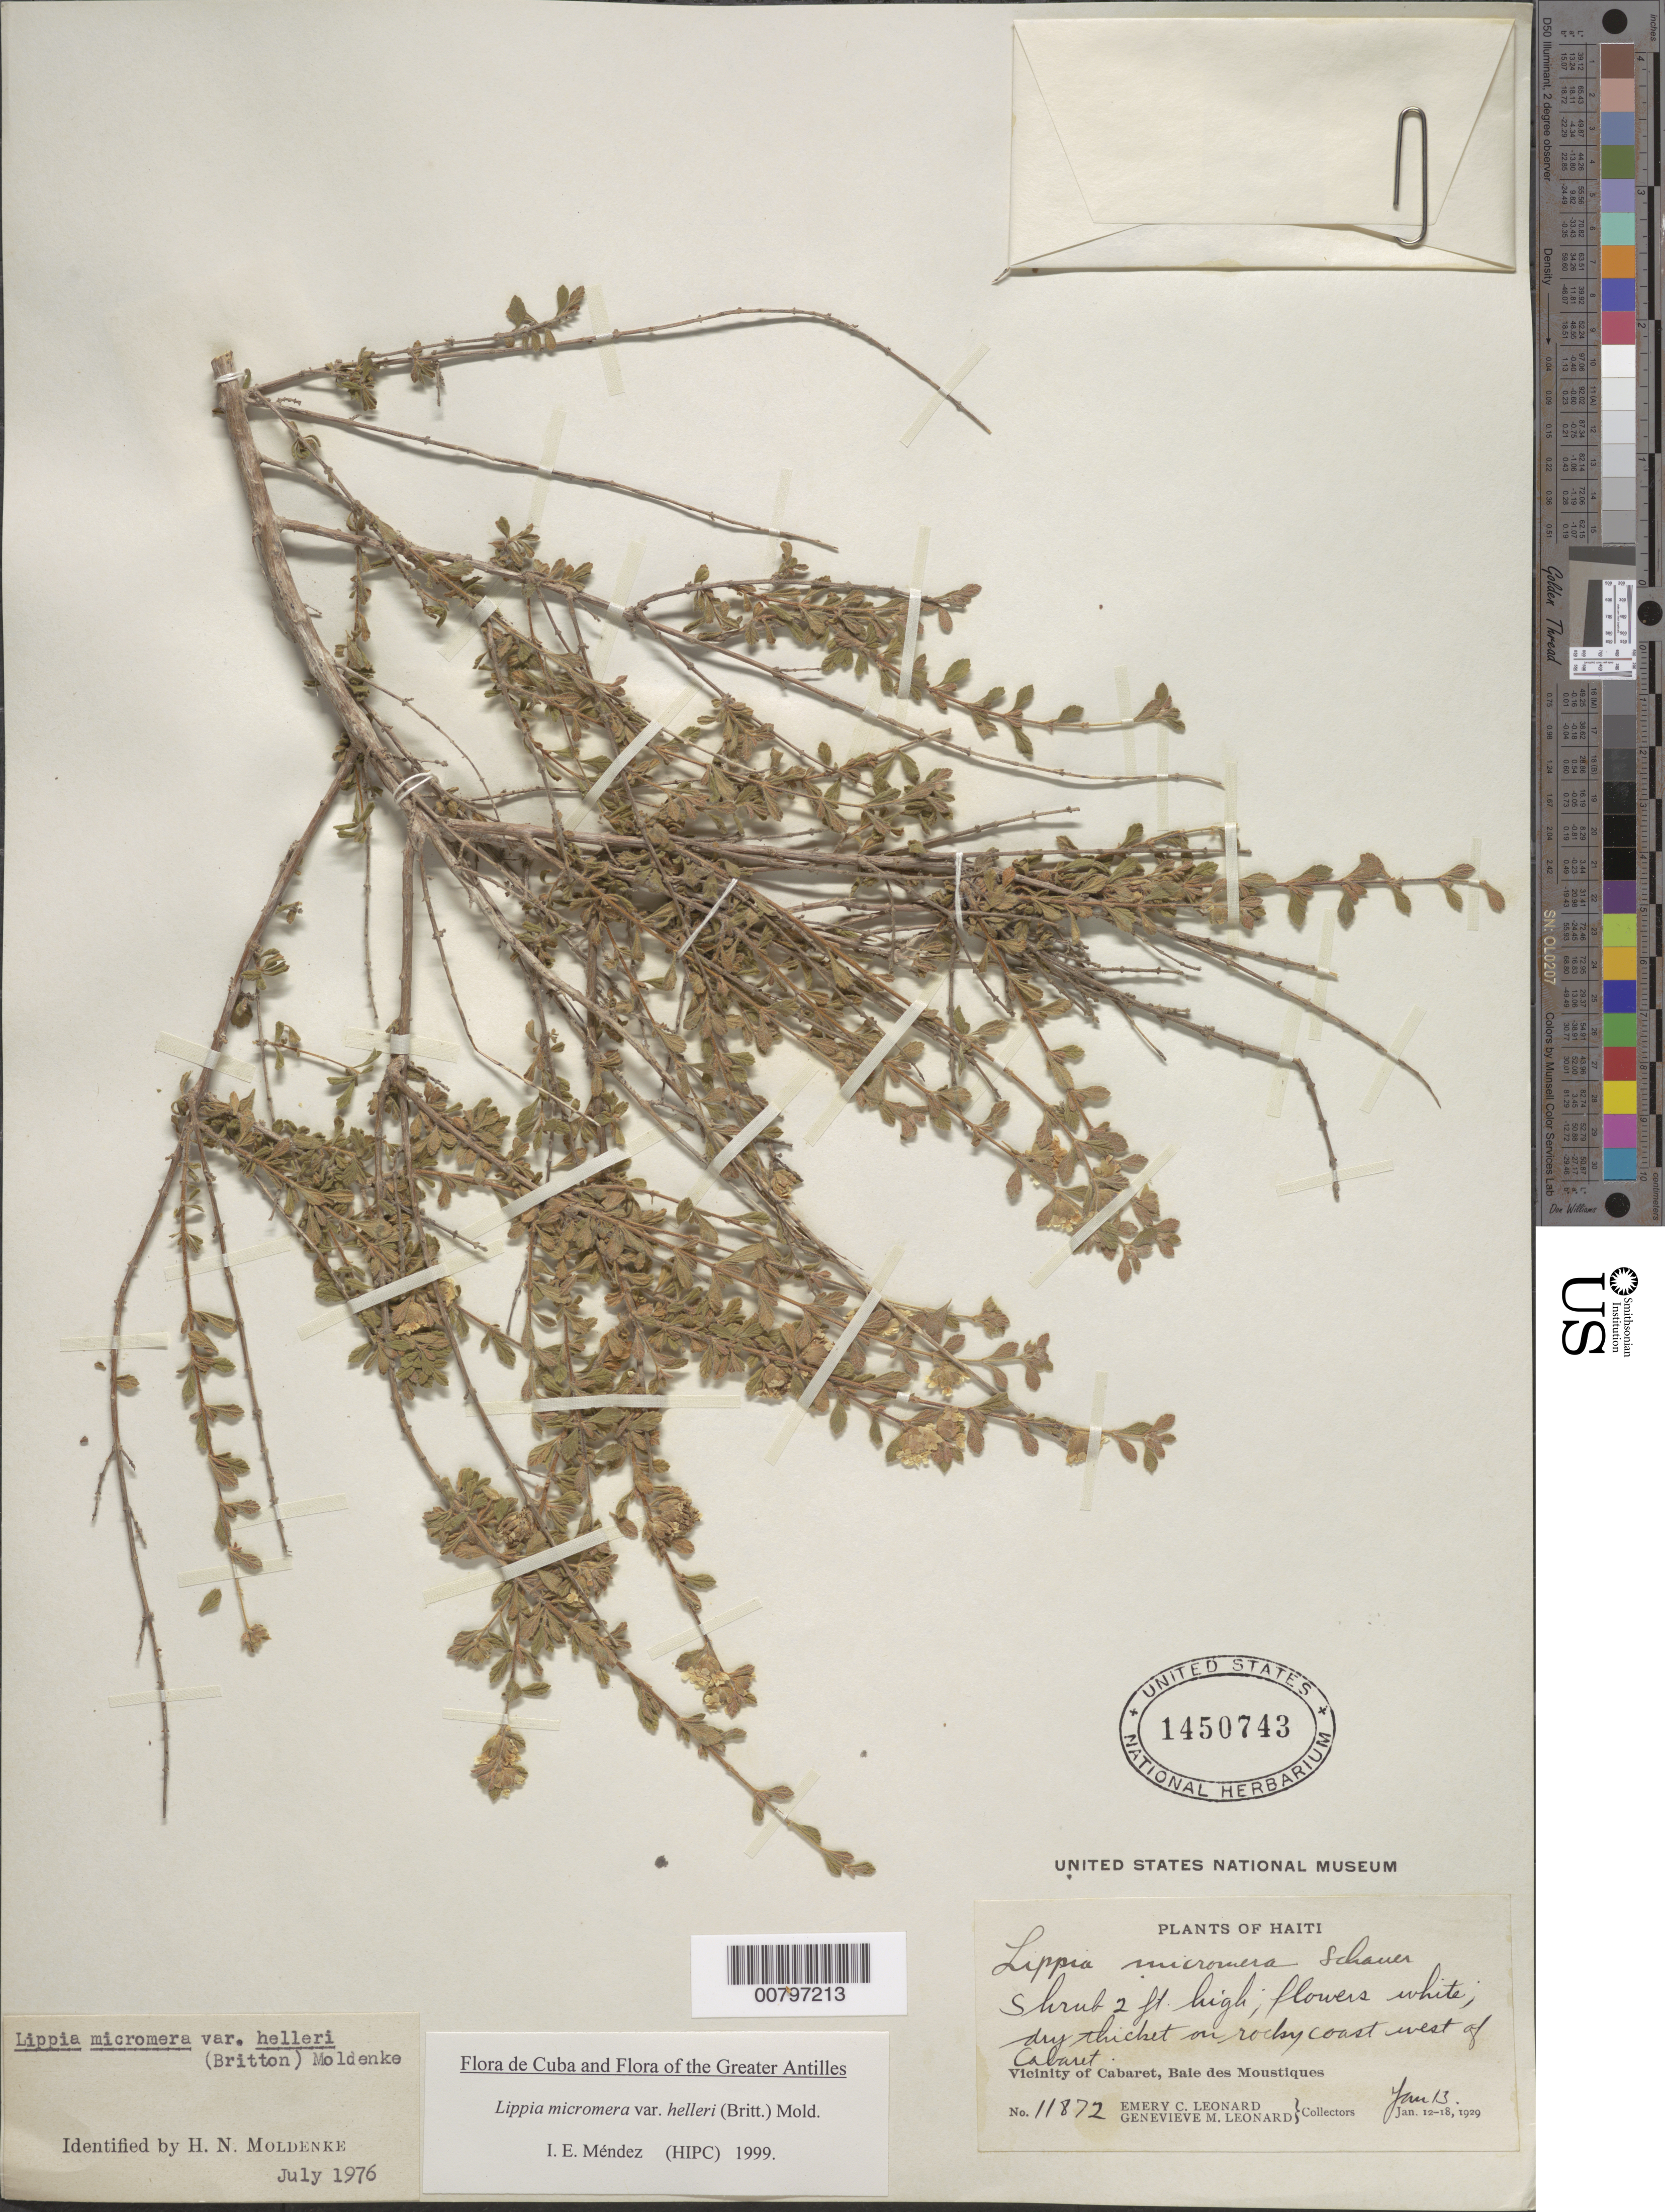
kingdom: Plantae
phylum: Tracheophyta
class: Magnoliopsida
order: Lamiales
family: Verbenaceae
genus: Lippia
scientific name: Lippia micromera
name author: Schauer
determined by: Méndez, Isidro E., (HIPC)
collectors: E. C. Leonard & G. M. Leonard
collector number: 11872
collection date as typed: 13 Jan 1929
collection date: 1929-01-13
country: Haiti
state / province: Nord-Ouest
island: Hispaniola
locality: Vicinity of Cabaret, Baie des Moustiques, W of city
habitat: Dry thickets on rocky coast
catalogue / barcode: US 1450743